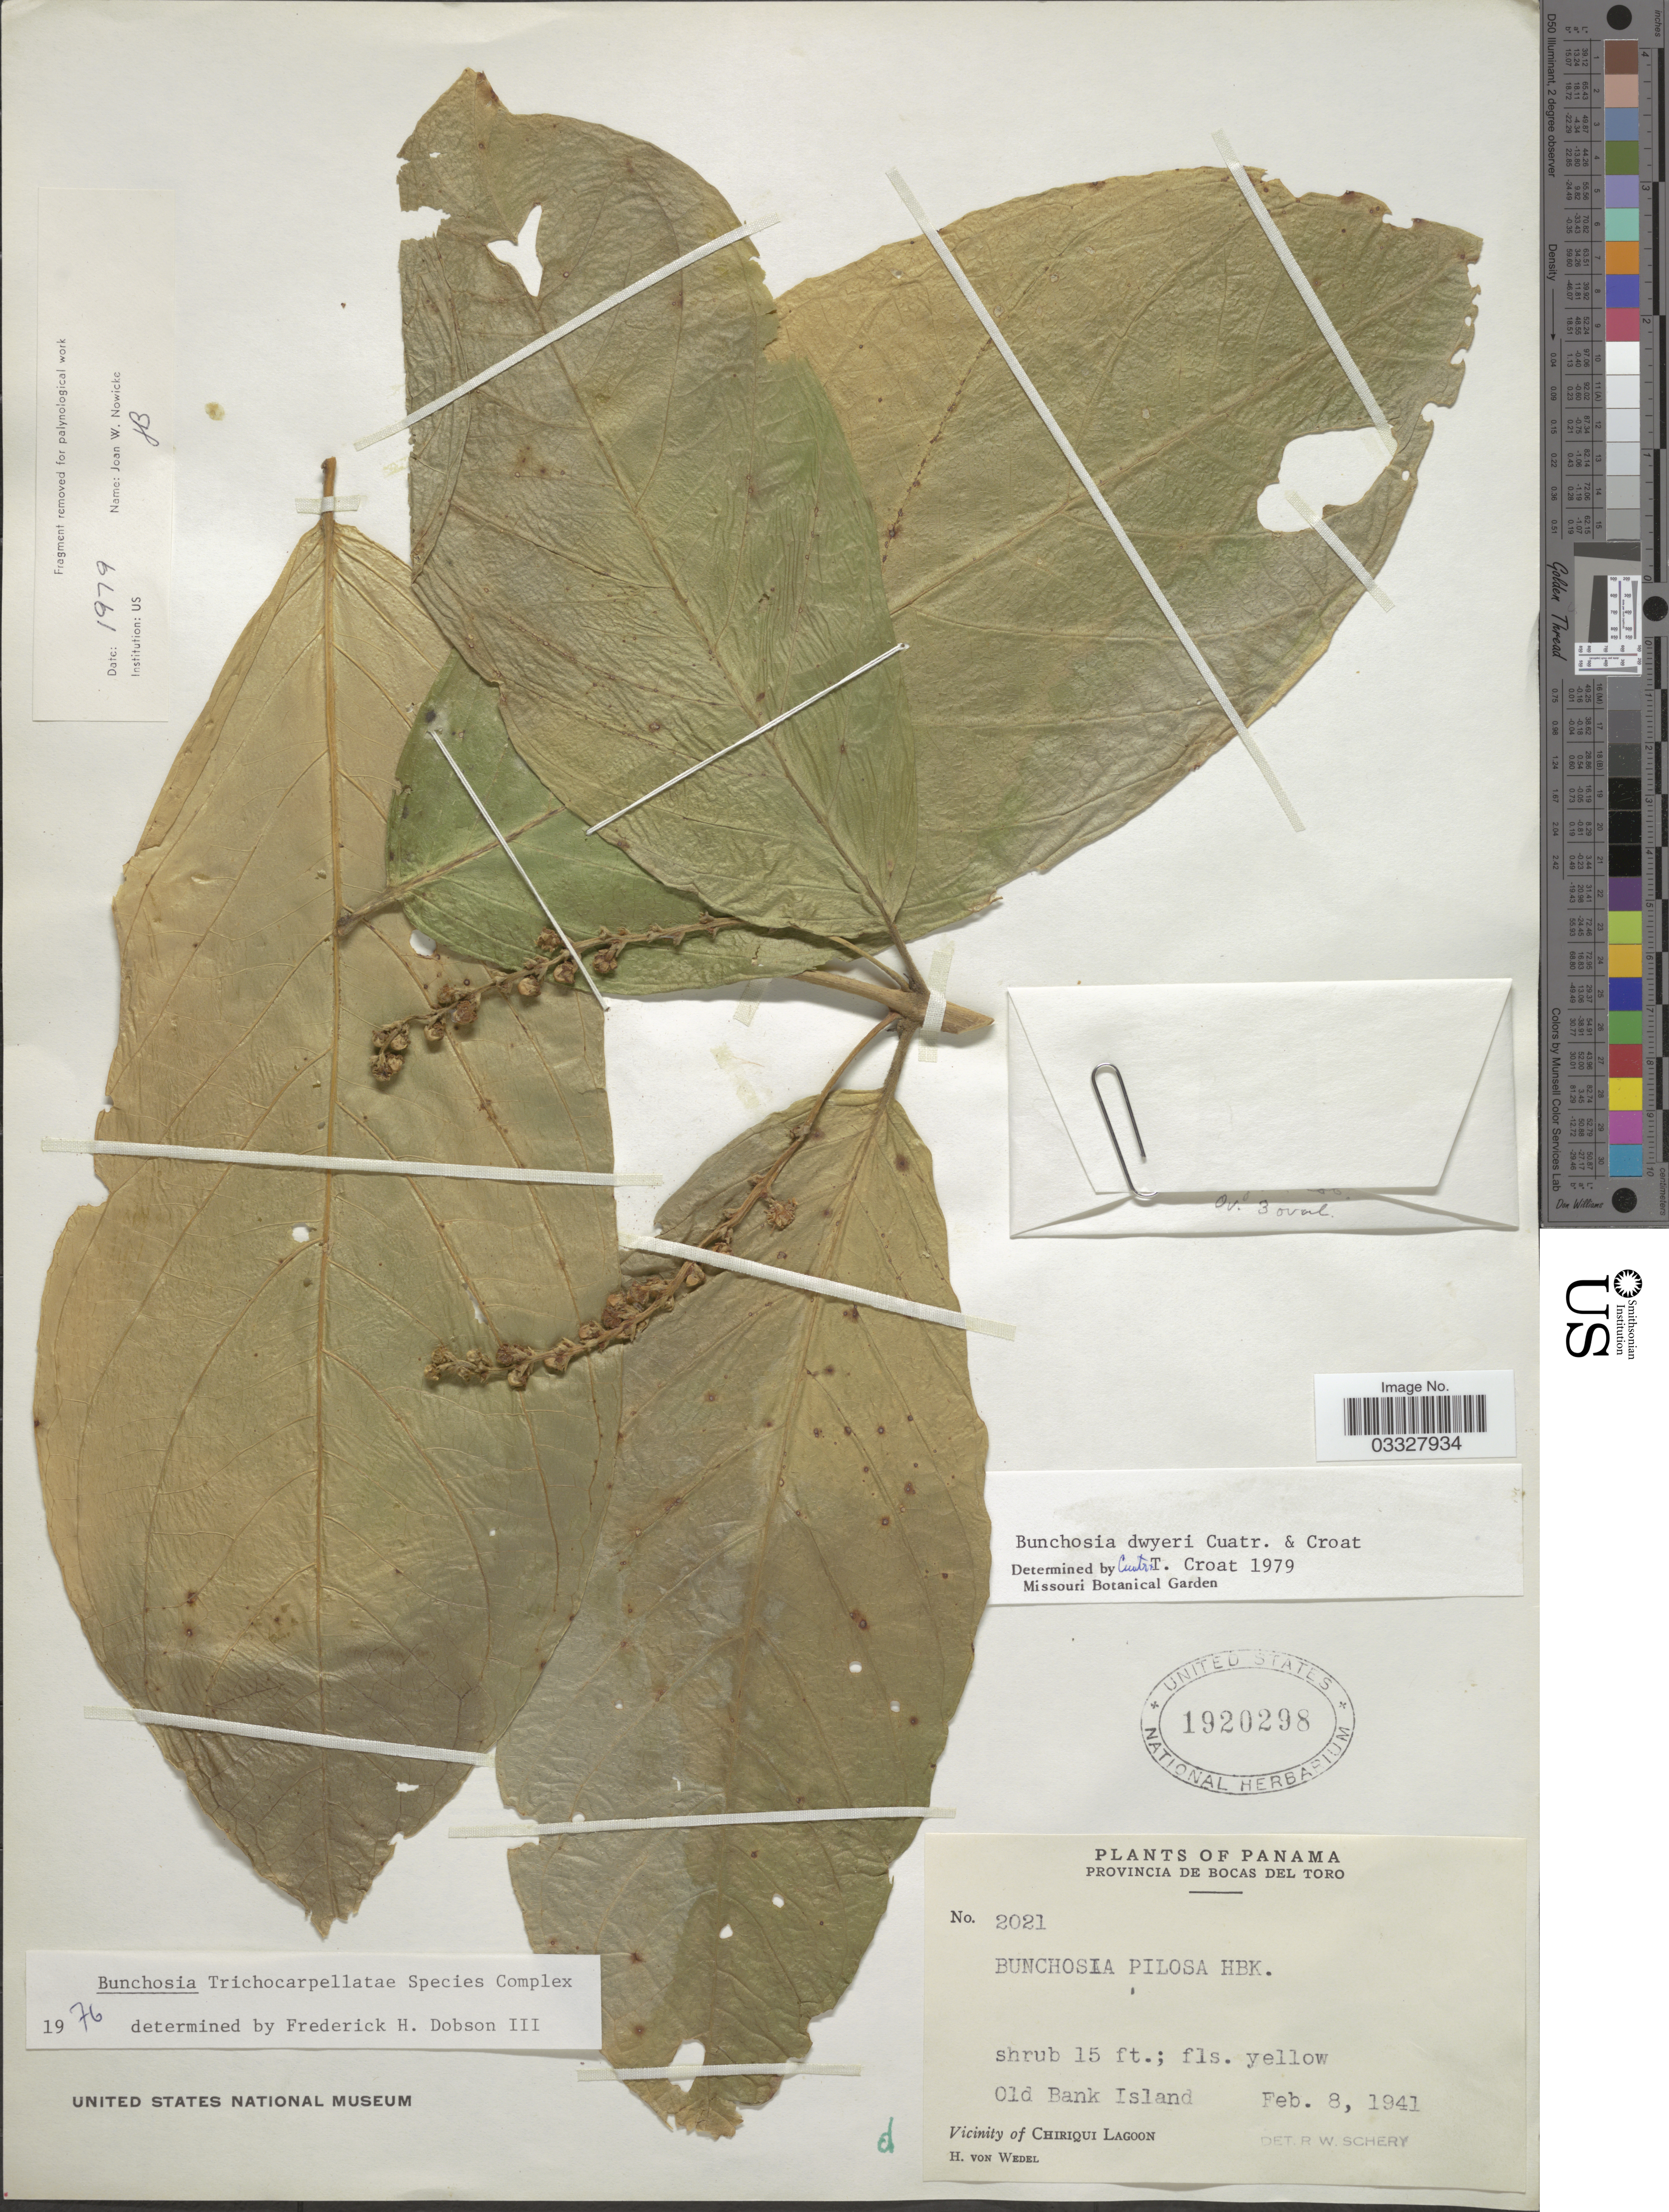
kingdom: Plantae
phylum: Tracheophyta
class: Magnoliopsida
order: Malpighiales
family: Malpighiaceae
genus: Bunchosia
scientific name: Bunchosia dwyeri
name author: Cuatrec. & Croat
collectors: H. von Wedel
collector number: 2021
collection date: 1941-02-08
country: Panama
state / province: Bocas del Toro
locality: Old Bank Island, Vicinity of Chiriqui Lagoon.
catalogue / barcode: US 1920298